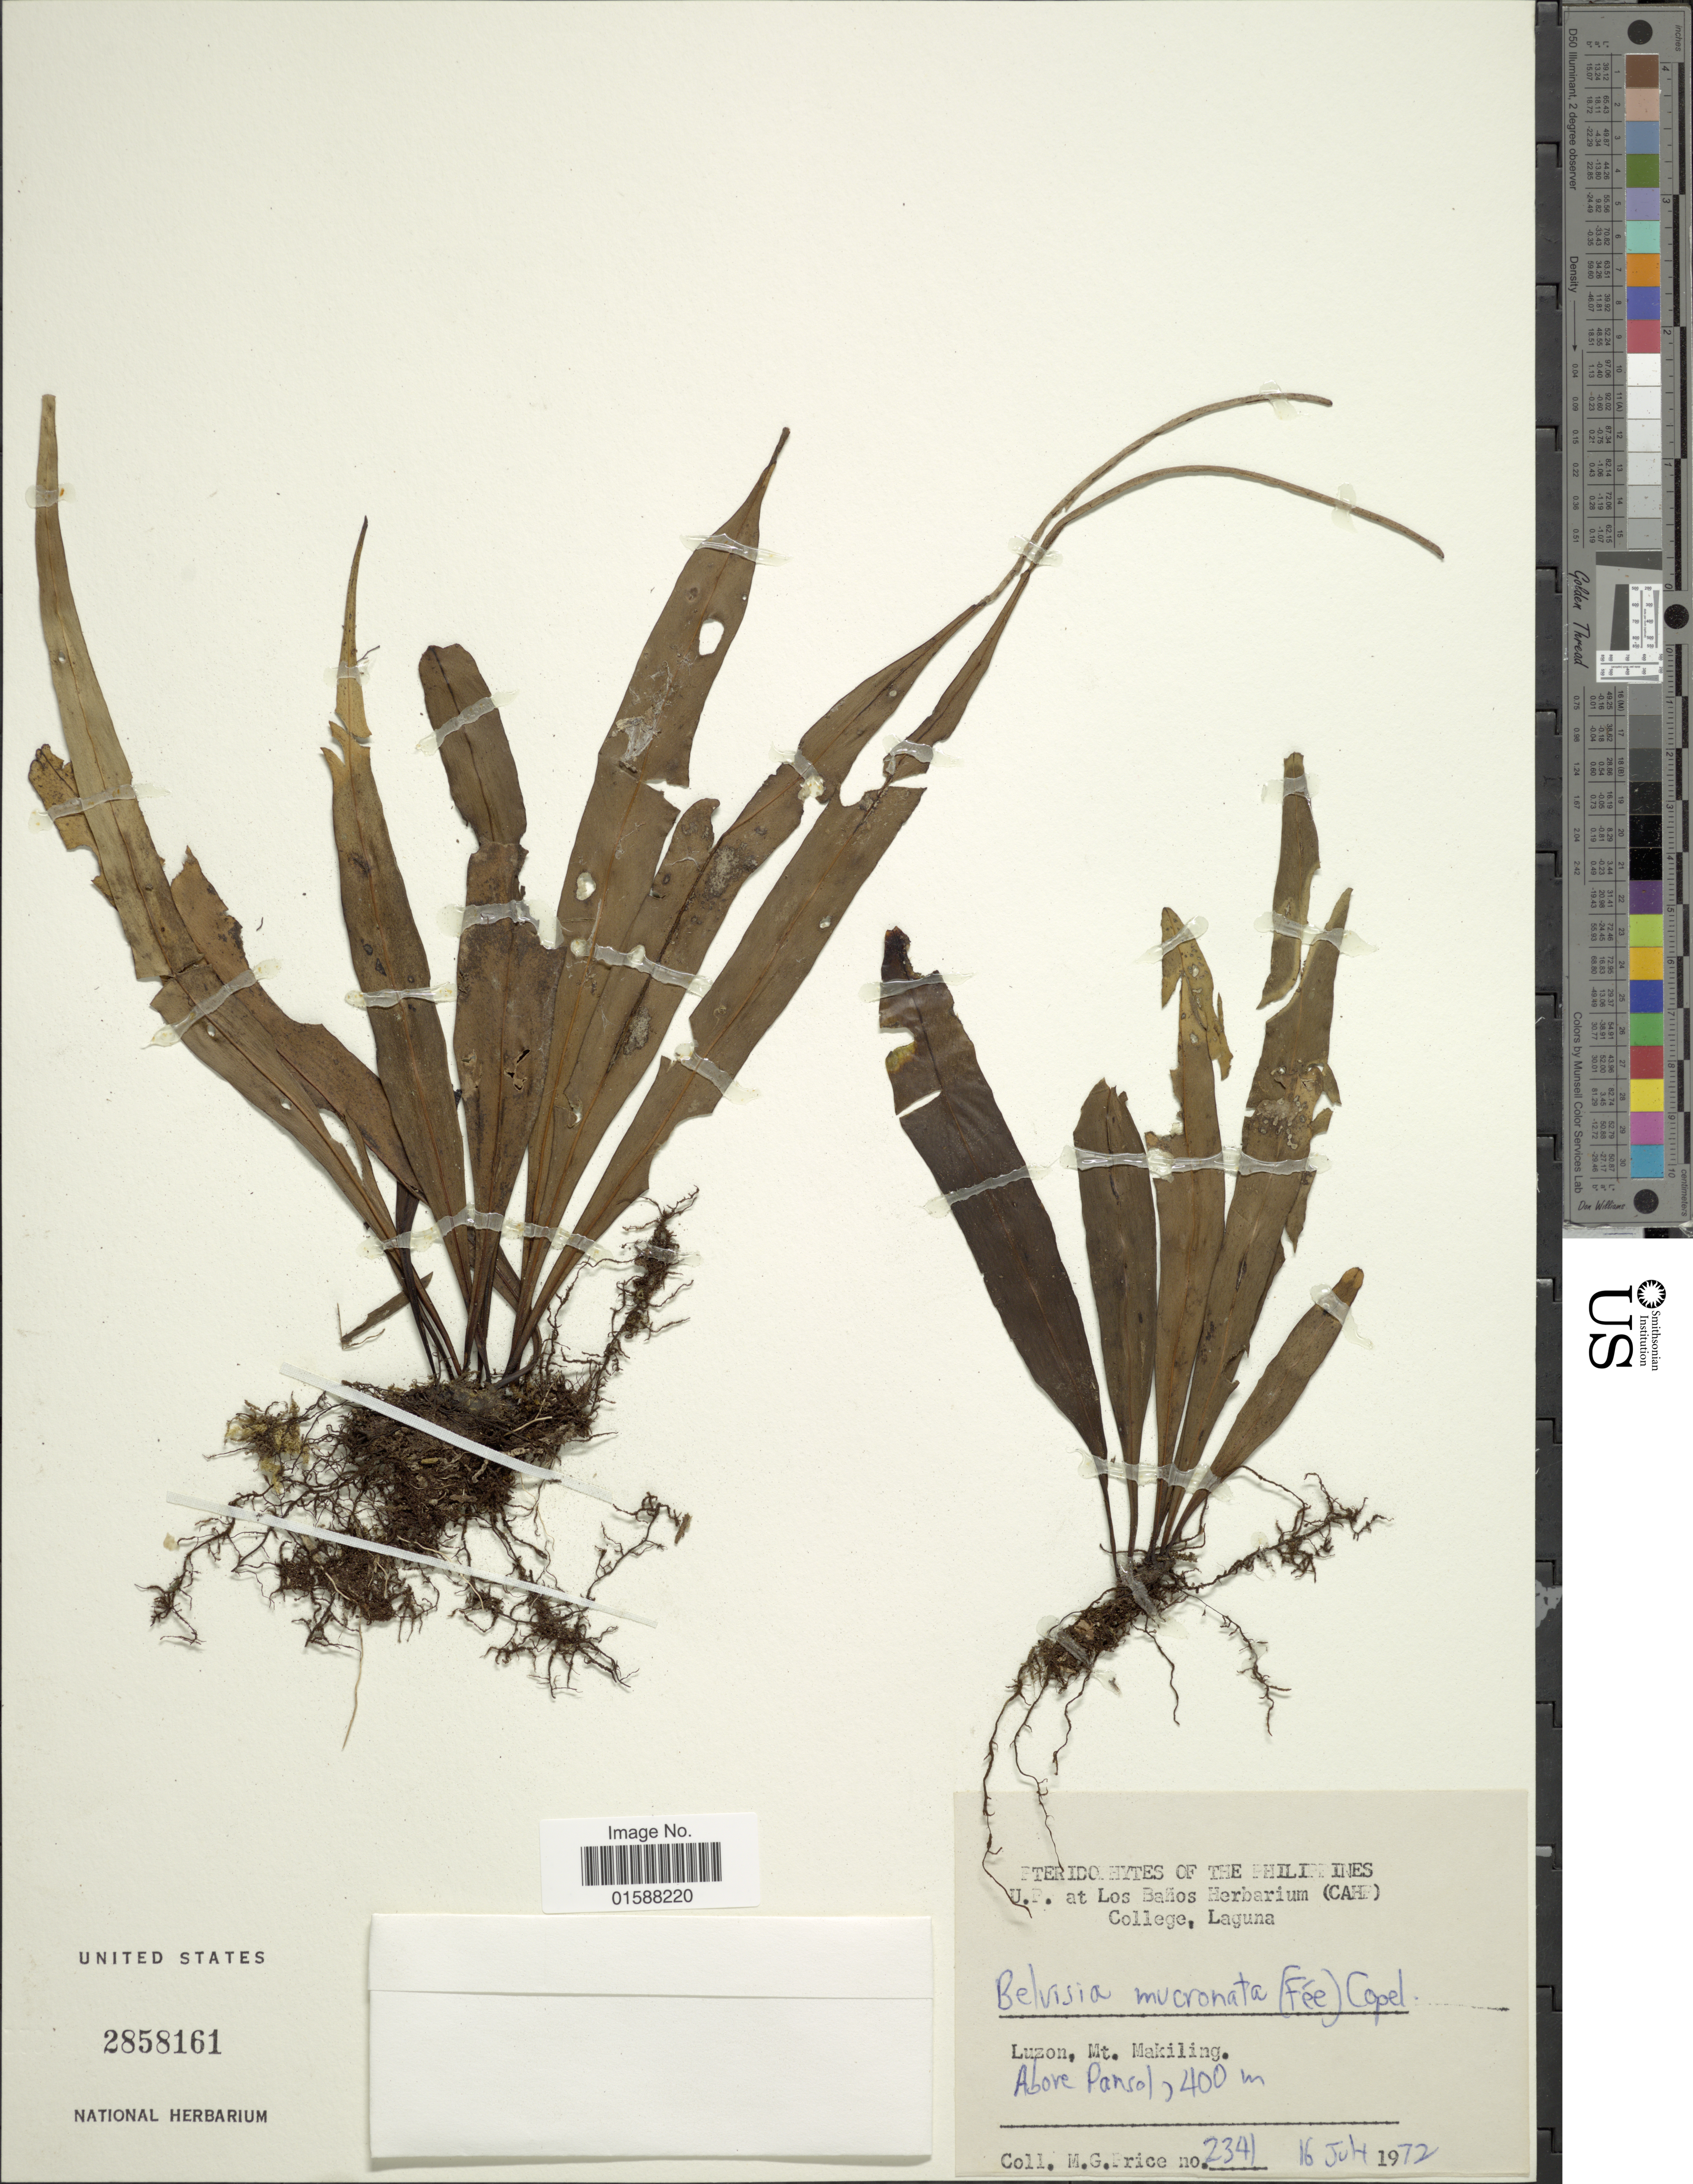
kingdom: Plantae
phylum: Tracheophyta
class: Polypodiopsida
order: Polypodiales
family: Polypodiaceae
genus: Lepisorus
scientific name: Lepisorus mucronatus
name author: (Fée) Li S. Wang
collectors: M. G. Price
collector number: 2341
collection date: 1972-07-16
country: Philippines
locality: Luzon, Mt. Makiling. Above Pansol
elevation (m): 400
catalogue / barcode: US 2858161